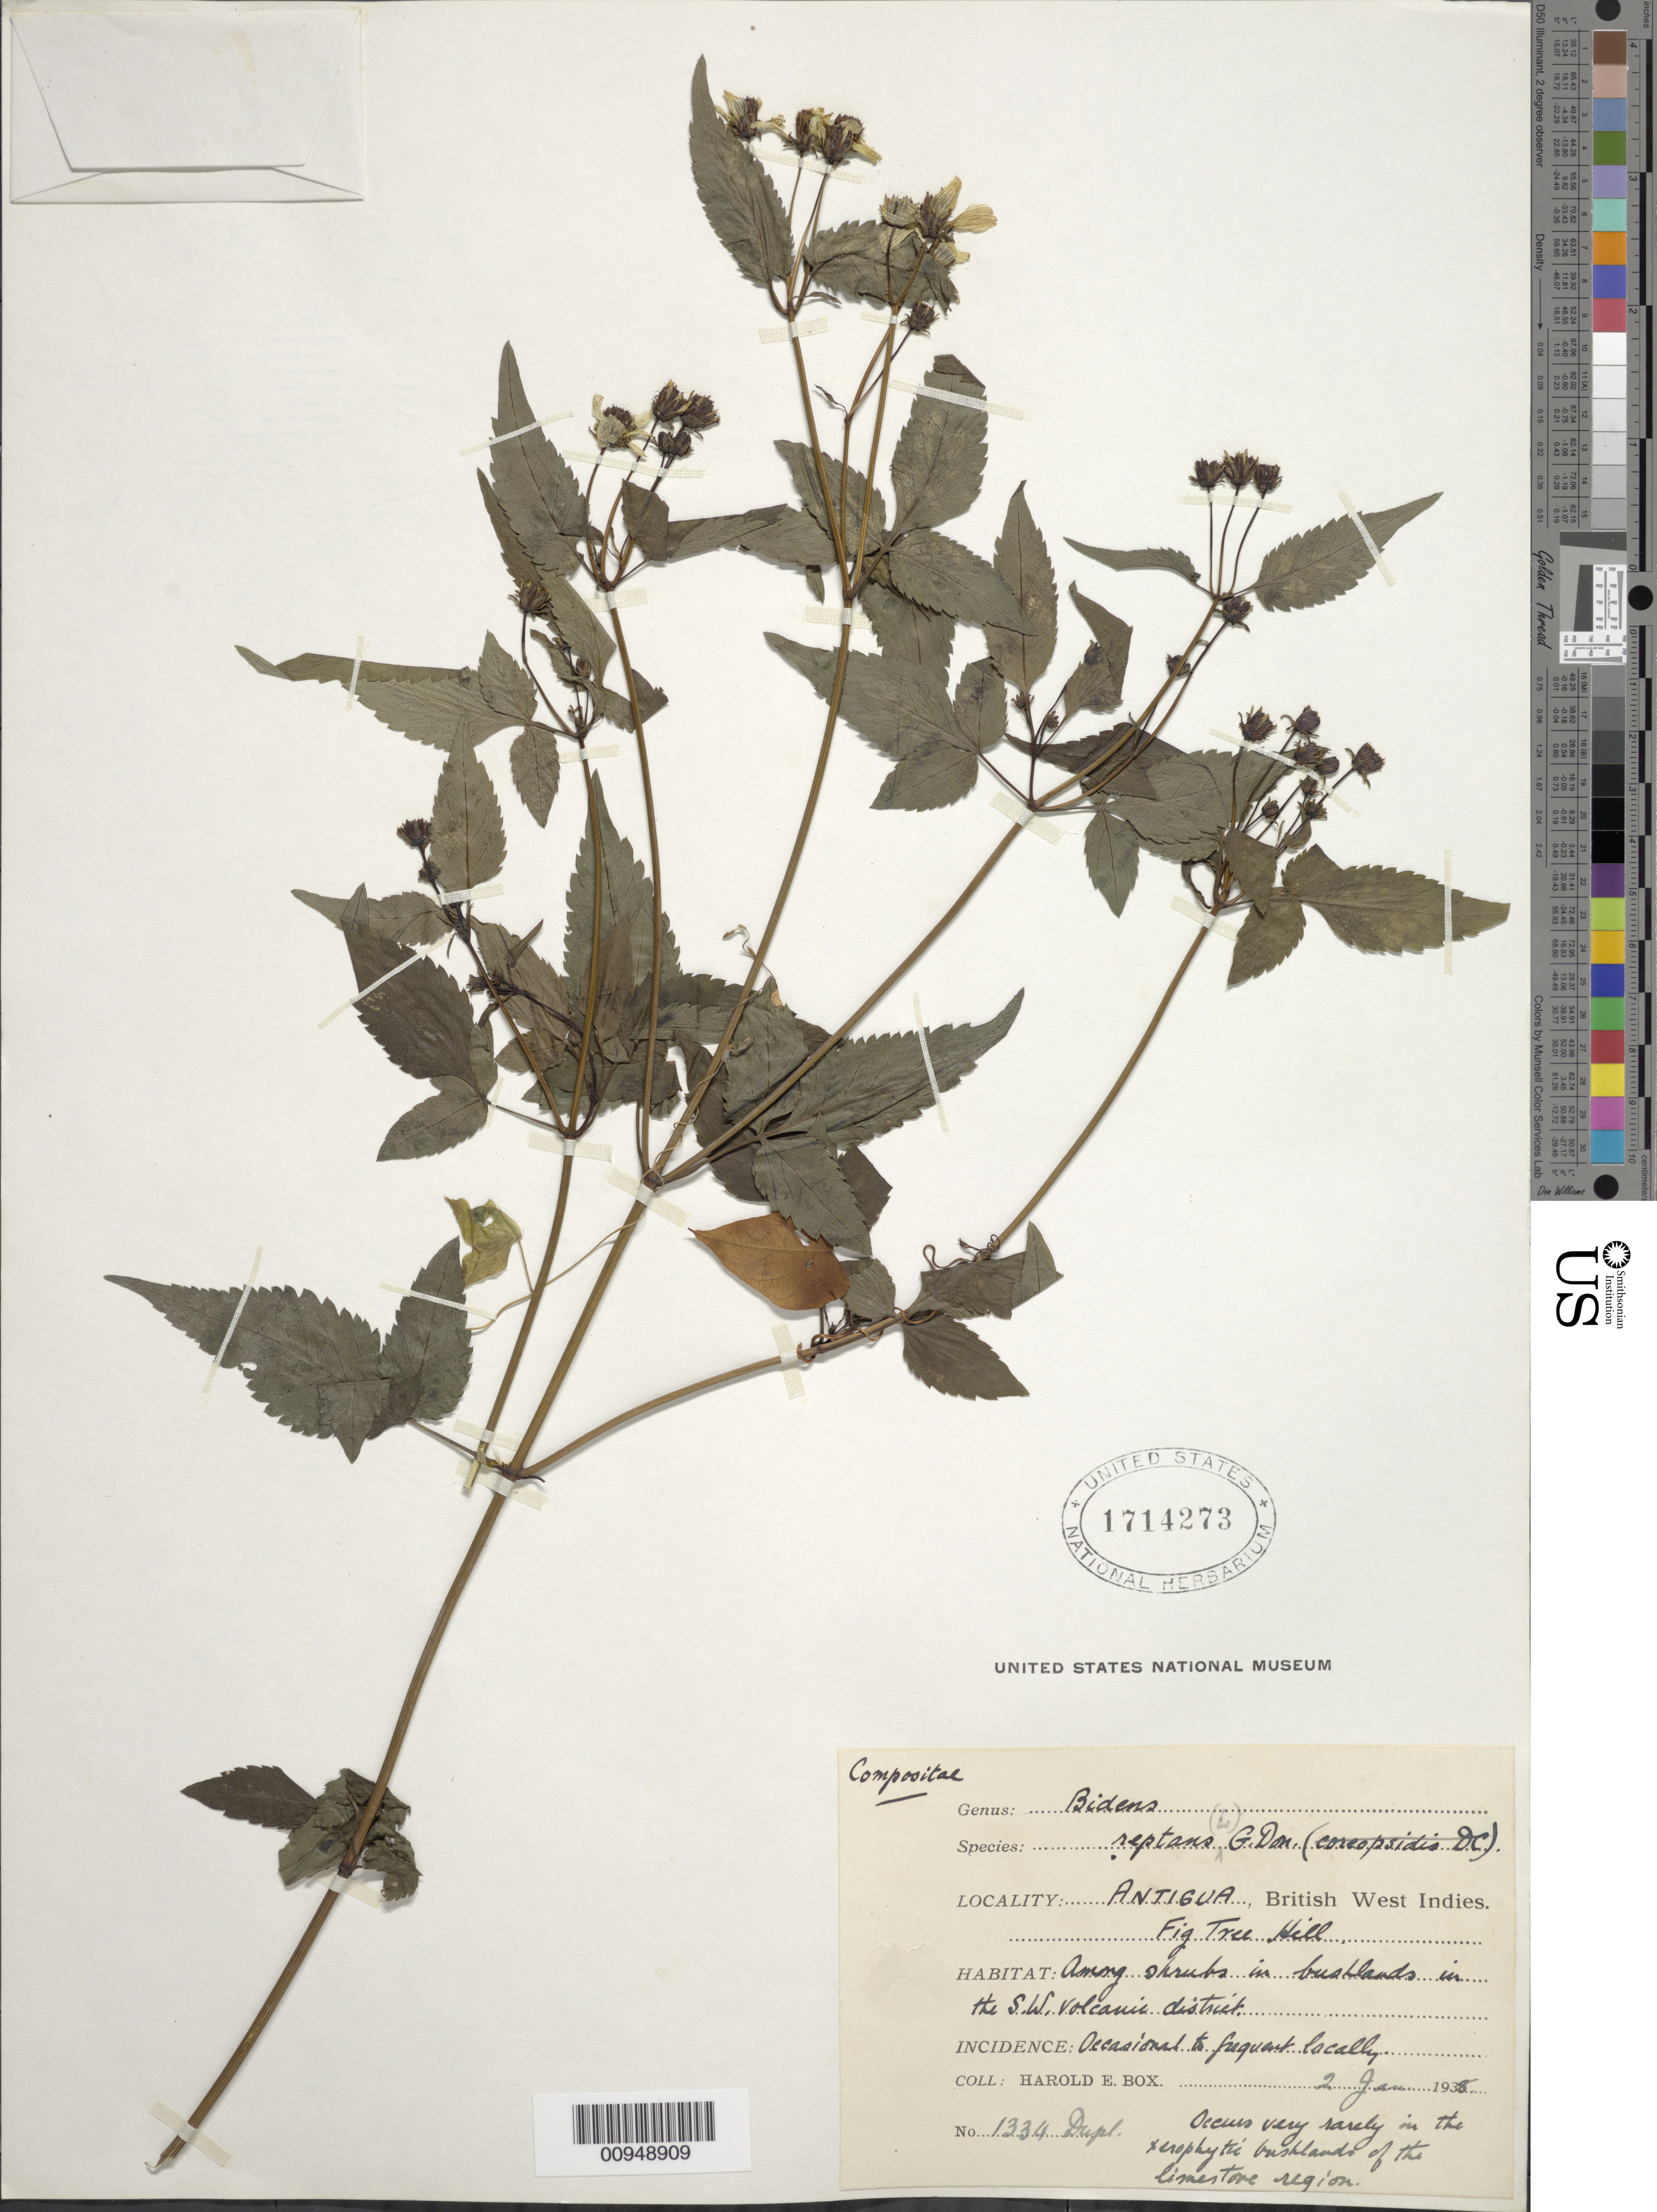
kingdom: Plantae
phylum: Tracheophyta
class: Magnoliopsida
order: Asterales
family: Asteraceae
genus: Bidens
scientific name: Bidens reptans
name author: (L.) G. Don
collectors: H. E. Box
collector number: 1334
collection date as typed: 02 Jan 1938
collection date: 1938-01-02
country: Antigua and Barbuda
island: Antigua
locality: Fig Tree Hill, in the SW Volcanic District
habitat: Among shrubs in bushlands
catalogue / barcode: US 1714273